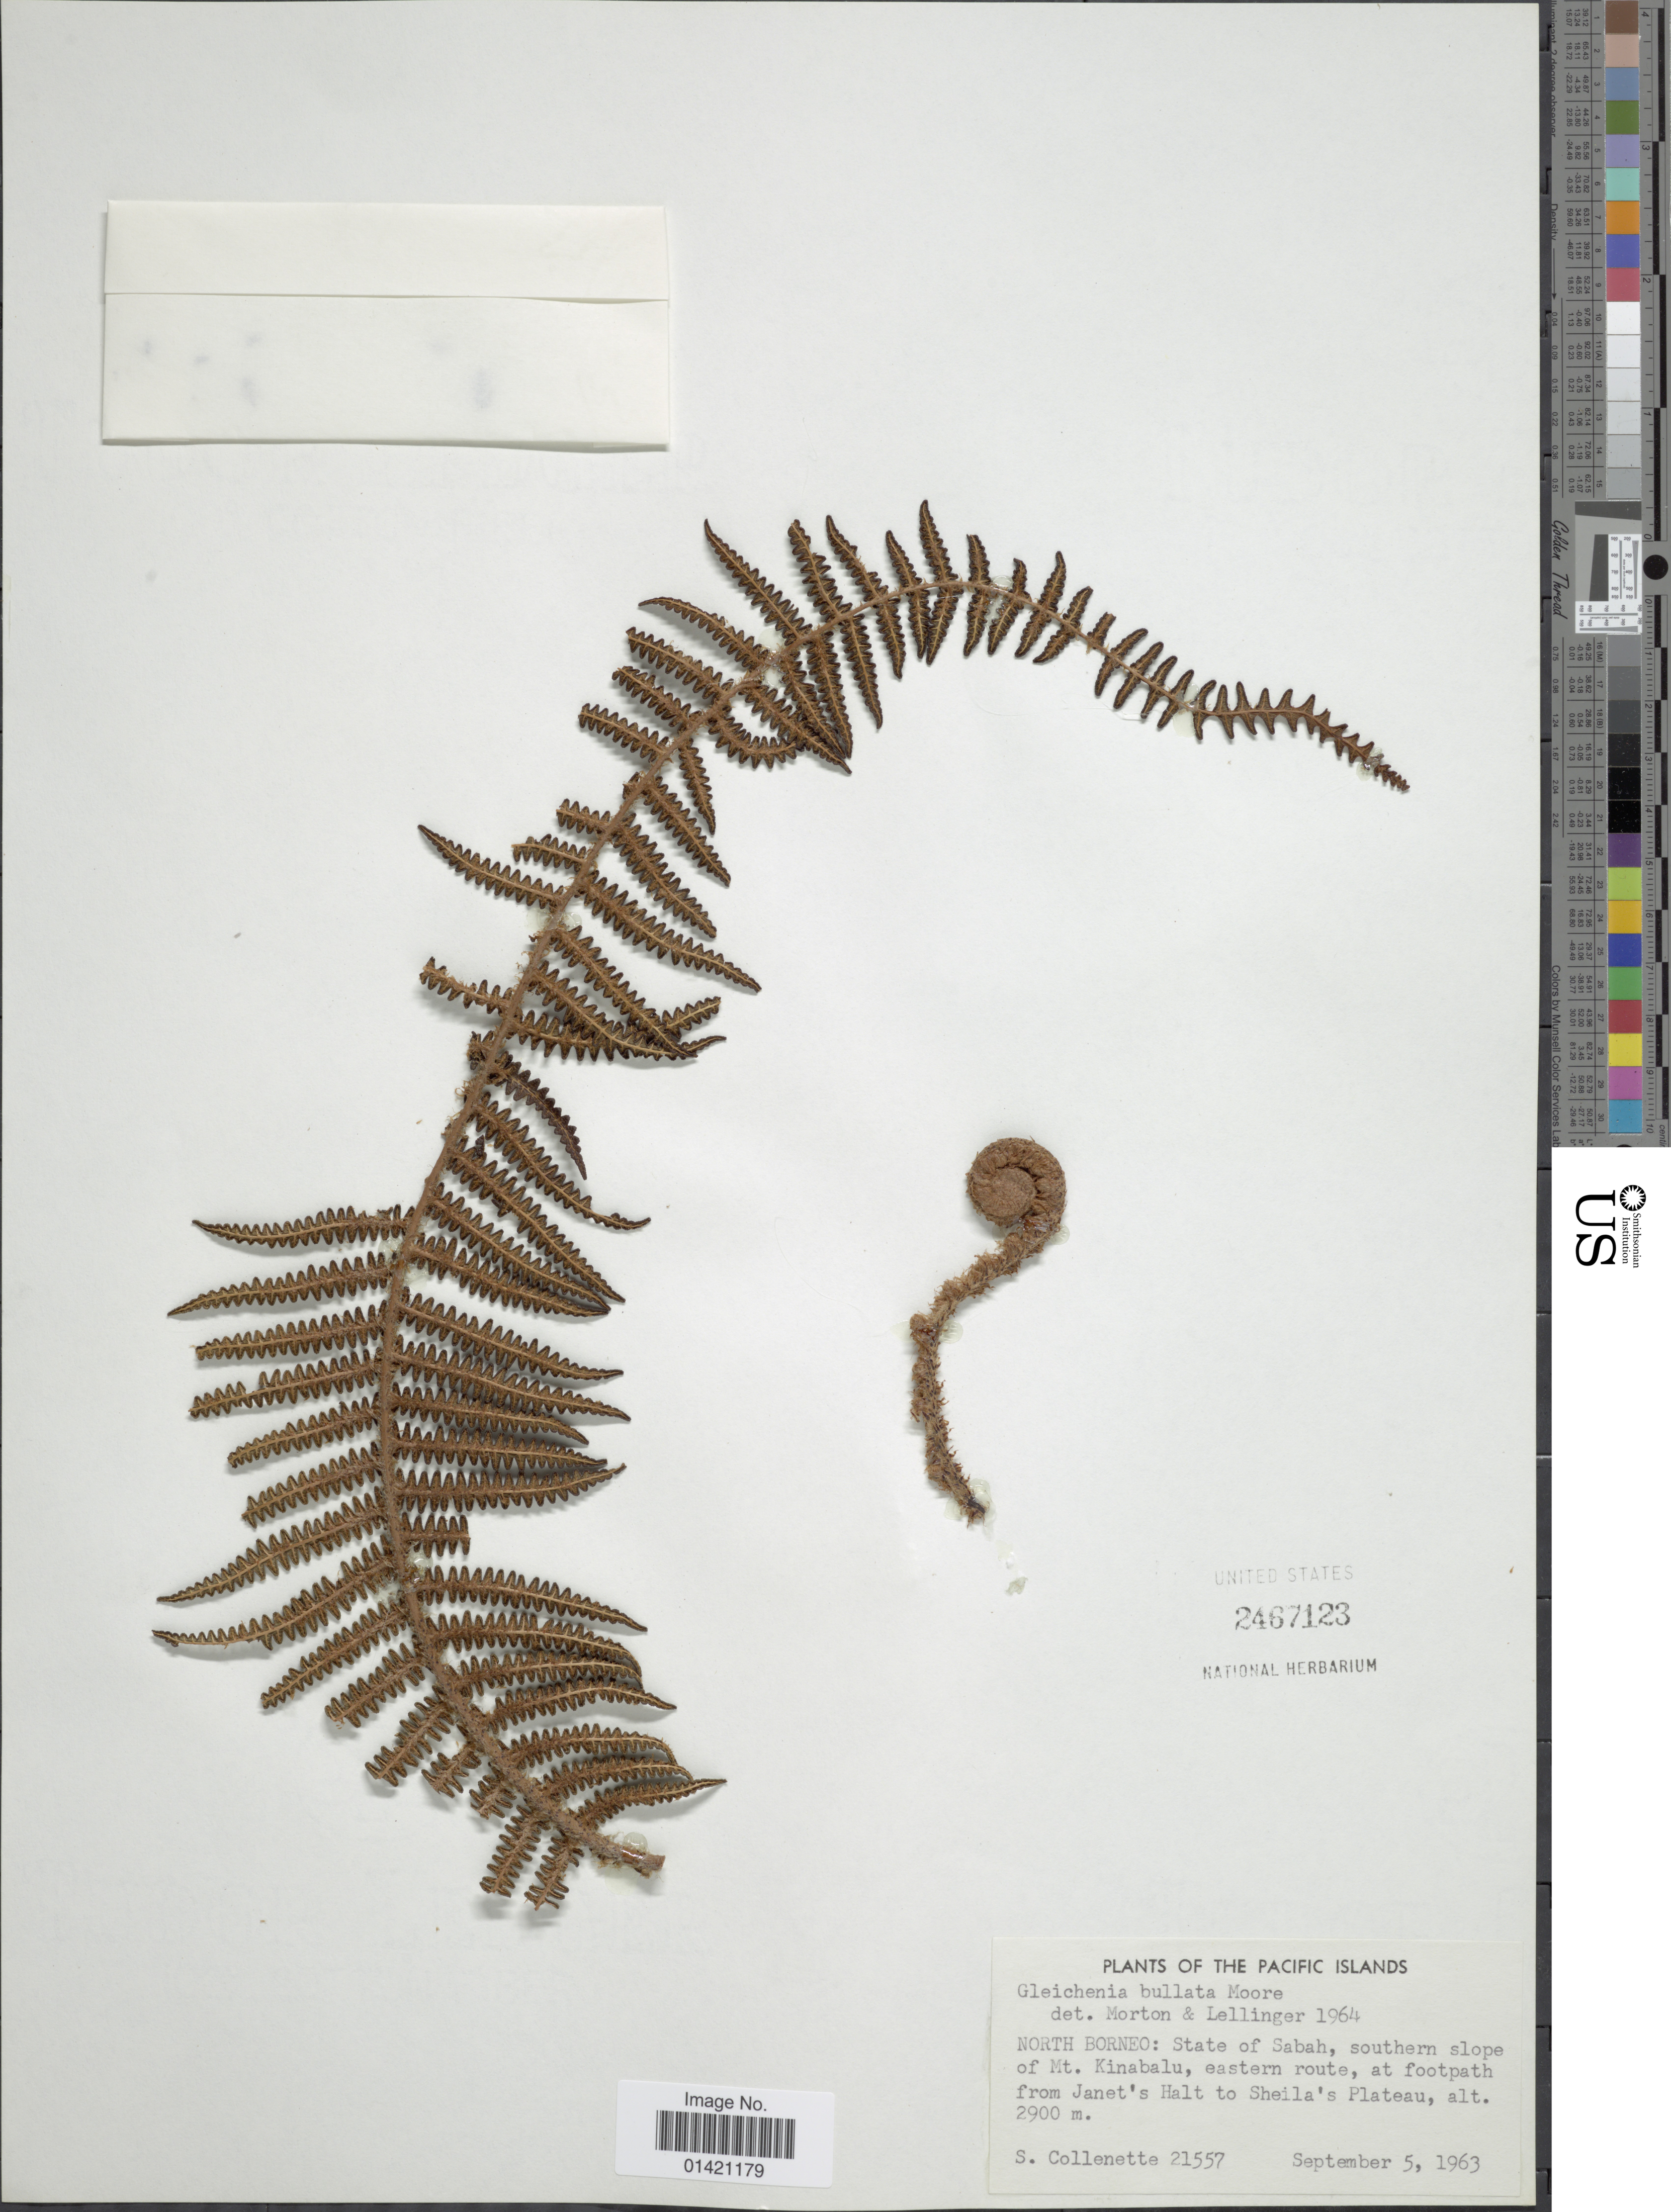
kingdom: Plantae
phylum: Tracheophyta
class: Polypodiopsida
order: Gleicheniales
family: Gleicheniaceae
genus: Diplopterygium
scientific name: Diplopterygium bullatum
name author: (T. Moore) Parris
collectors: S. Collenette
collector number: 21557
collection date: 1963-09-05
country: Malaysia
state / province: Sabah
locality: North Borneo: State of Sabah, southern slope of Mt. Kinabalu, eastern route, at foorpath from Janet's Halt to Sheila's Plateau.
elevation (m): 2900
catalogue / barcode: US 2467123